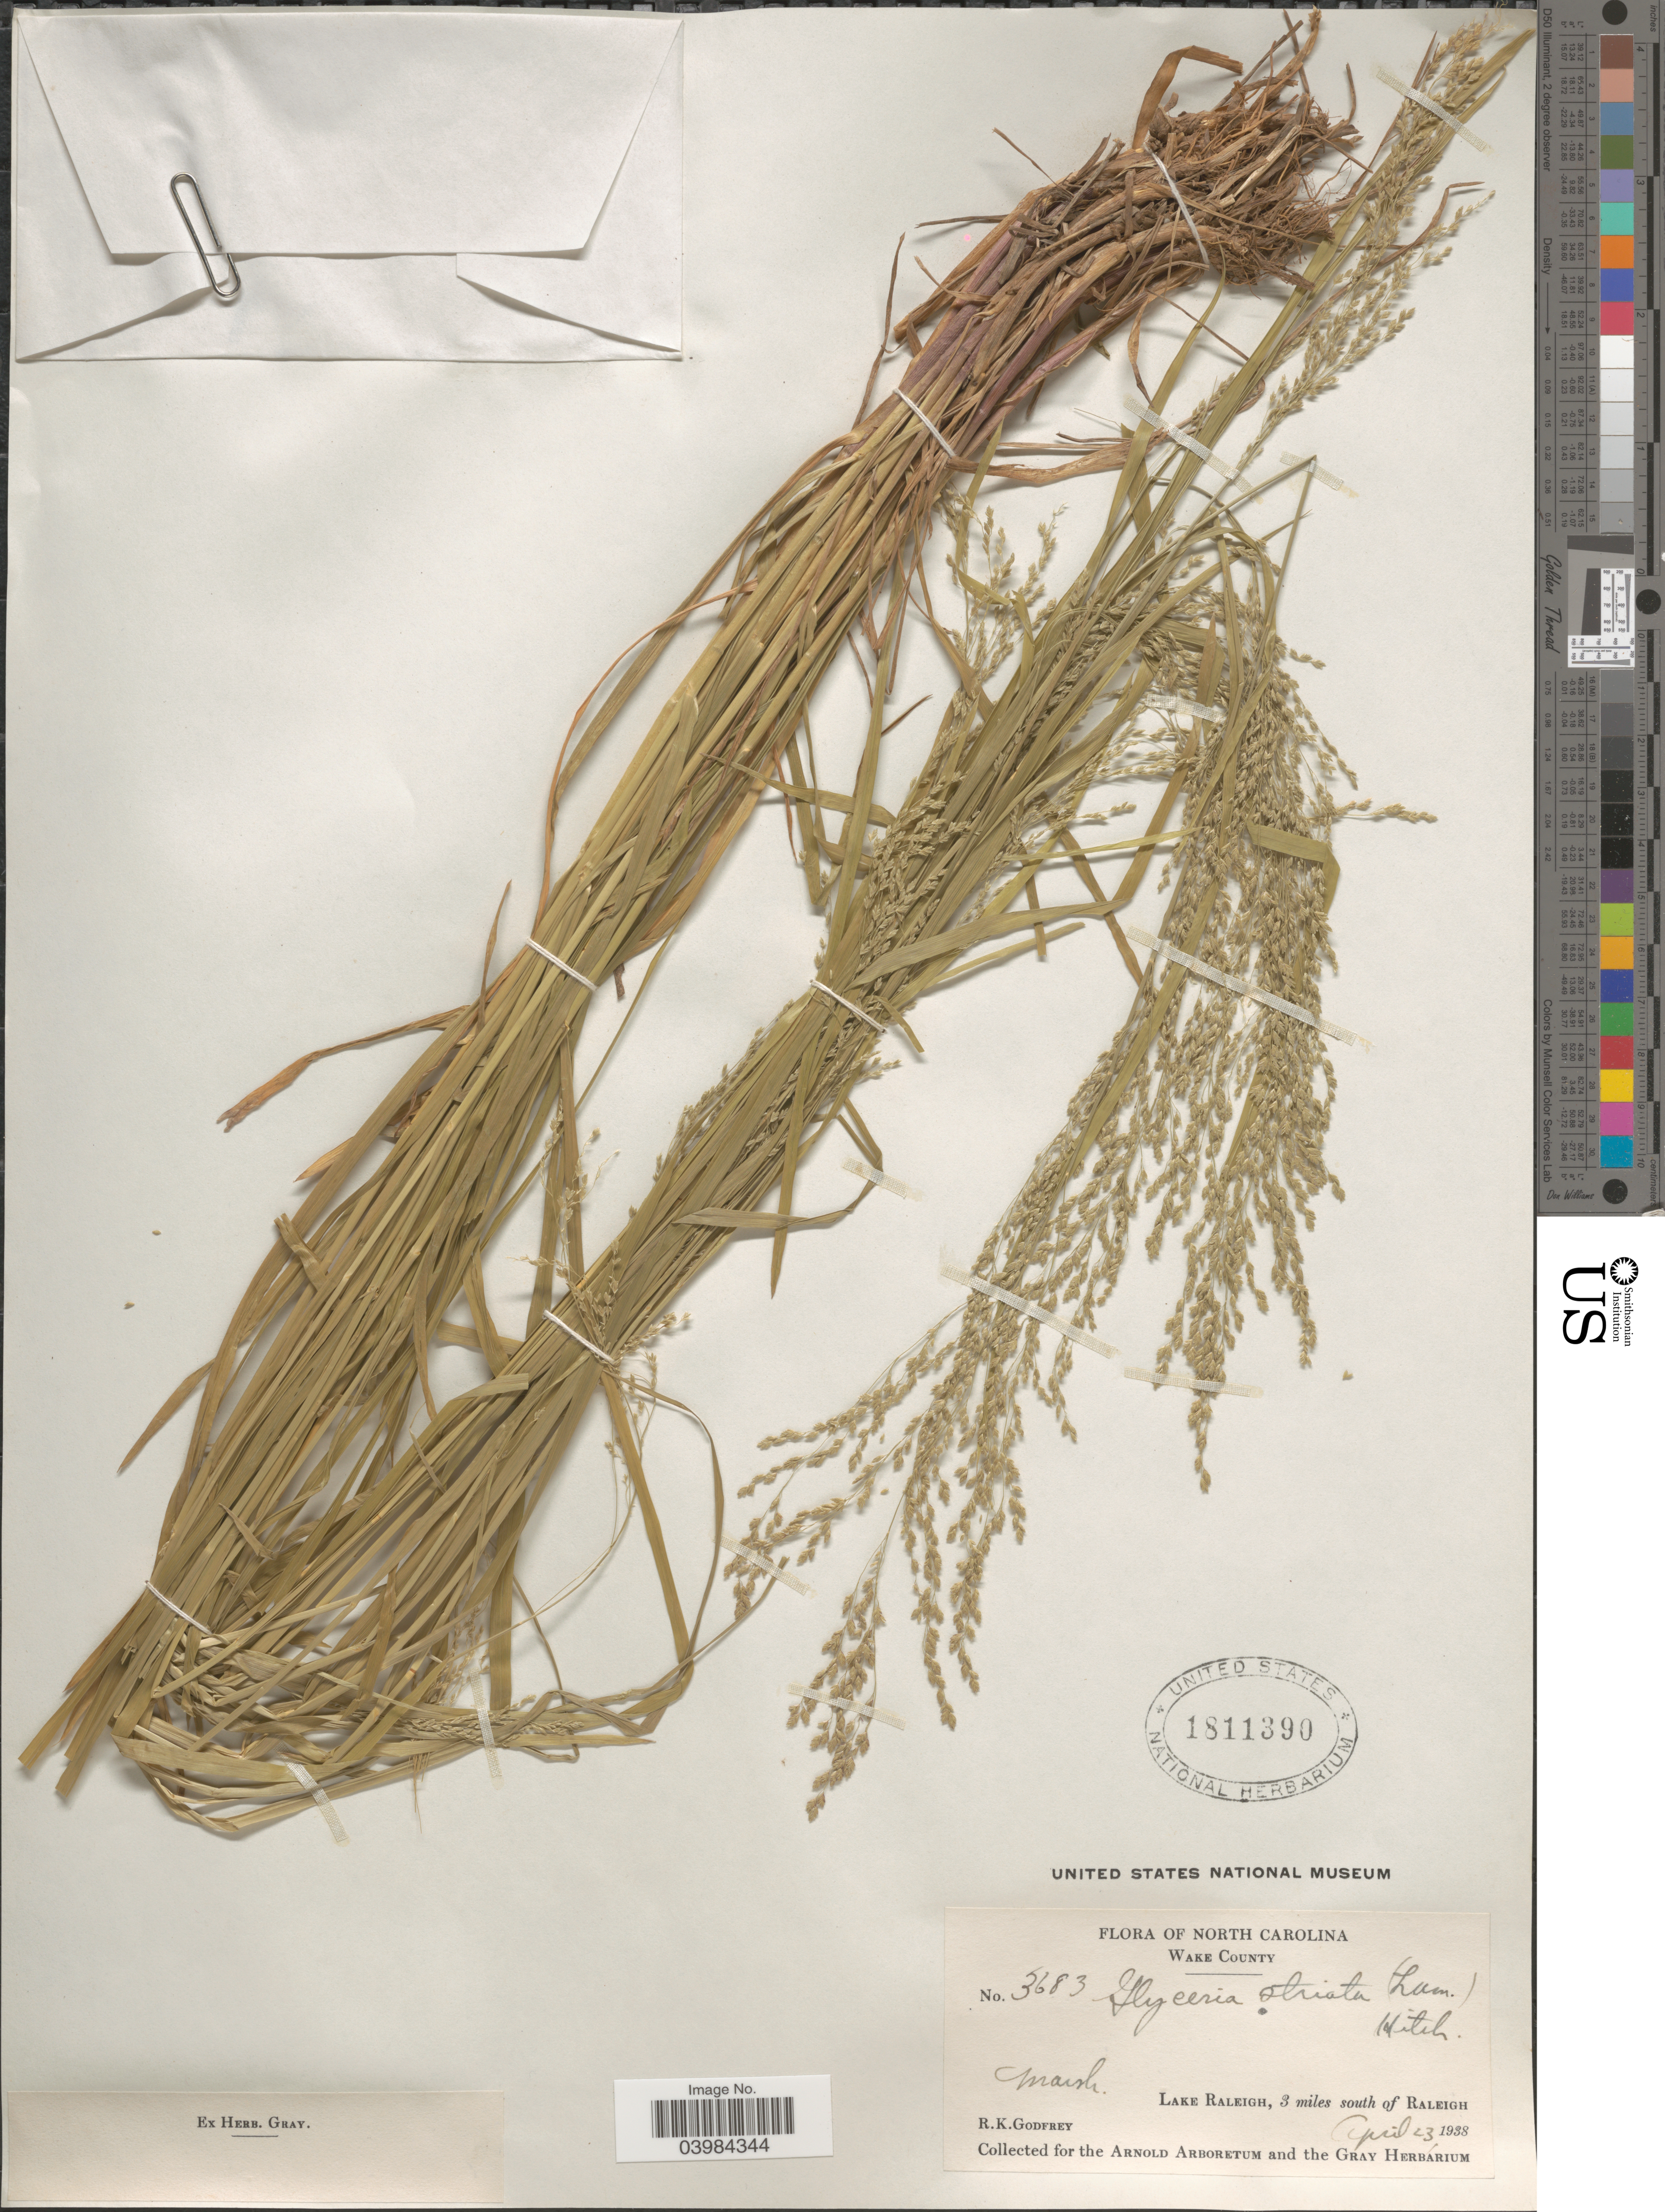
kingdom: Plantae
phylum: Tracheophyta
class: Liliopsida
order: Poales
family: Poaceae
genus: Glyceria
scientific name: Glyceria striata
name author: (Lam.) Hitchc.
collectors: R. K. Godfrey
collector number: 3683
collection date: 1938-04-23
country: United States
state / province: North Carolina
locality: Wake County. Lake Raleigh, 3 miles south of Raleigh.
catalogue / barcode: US 1811390